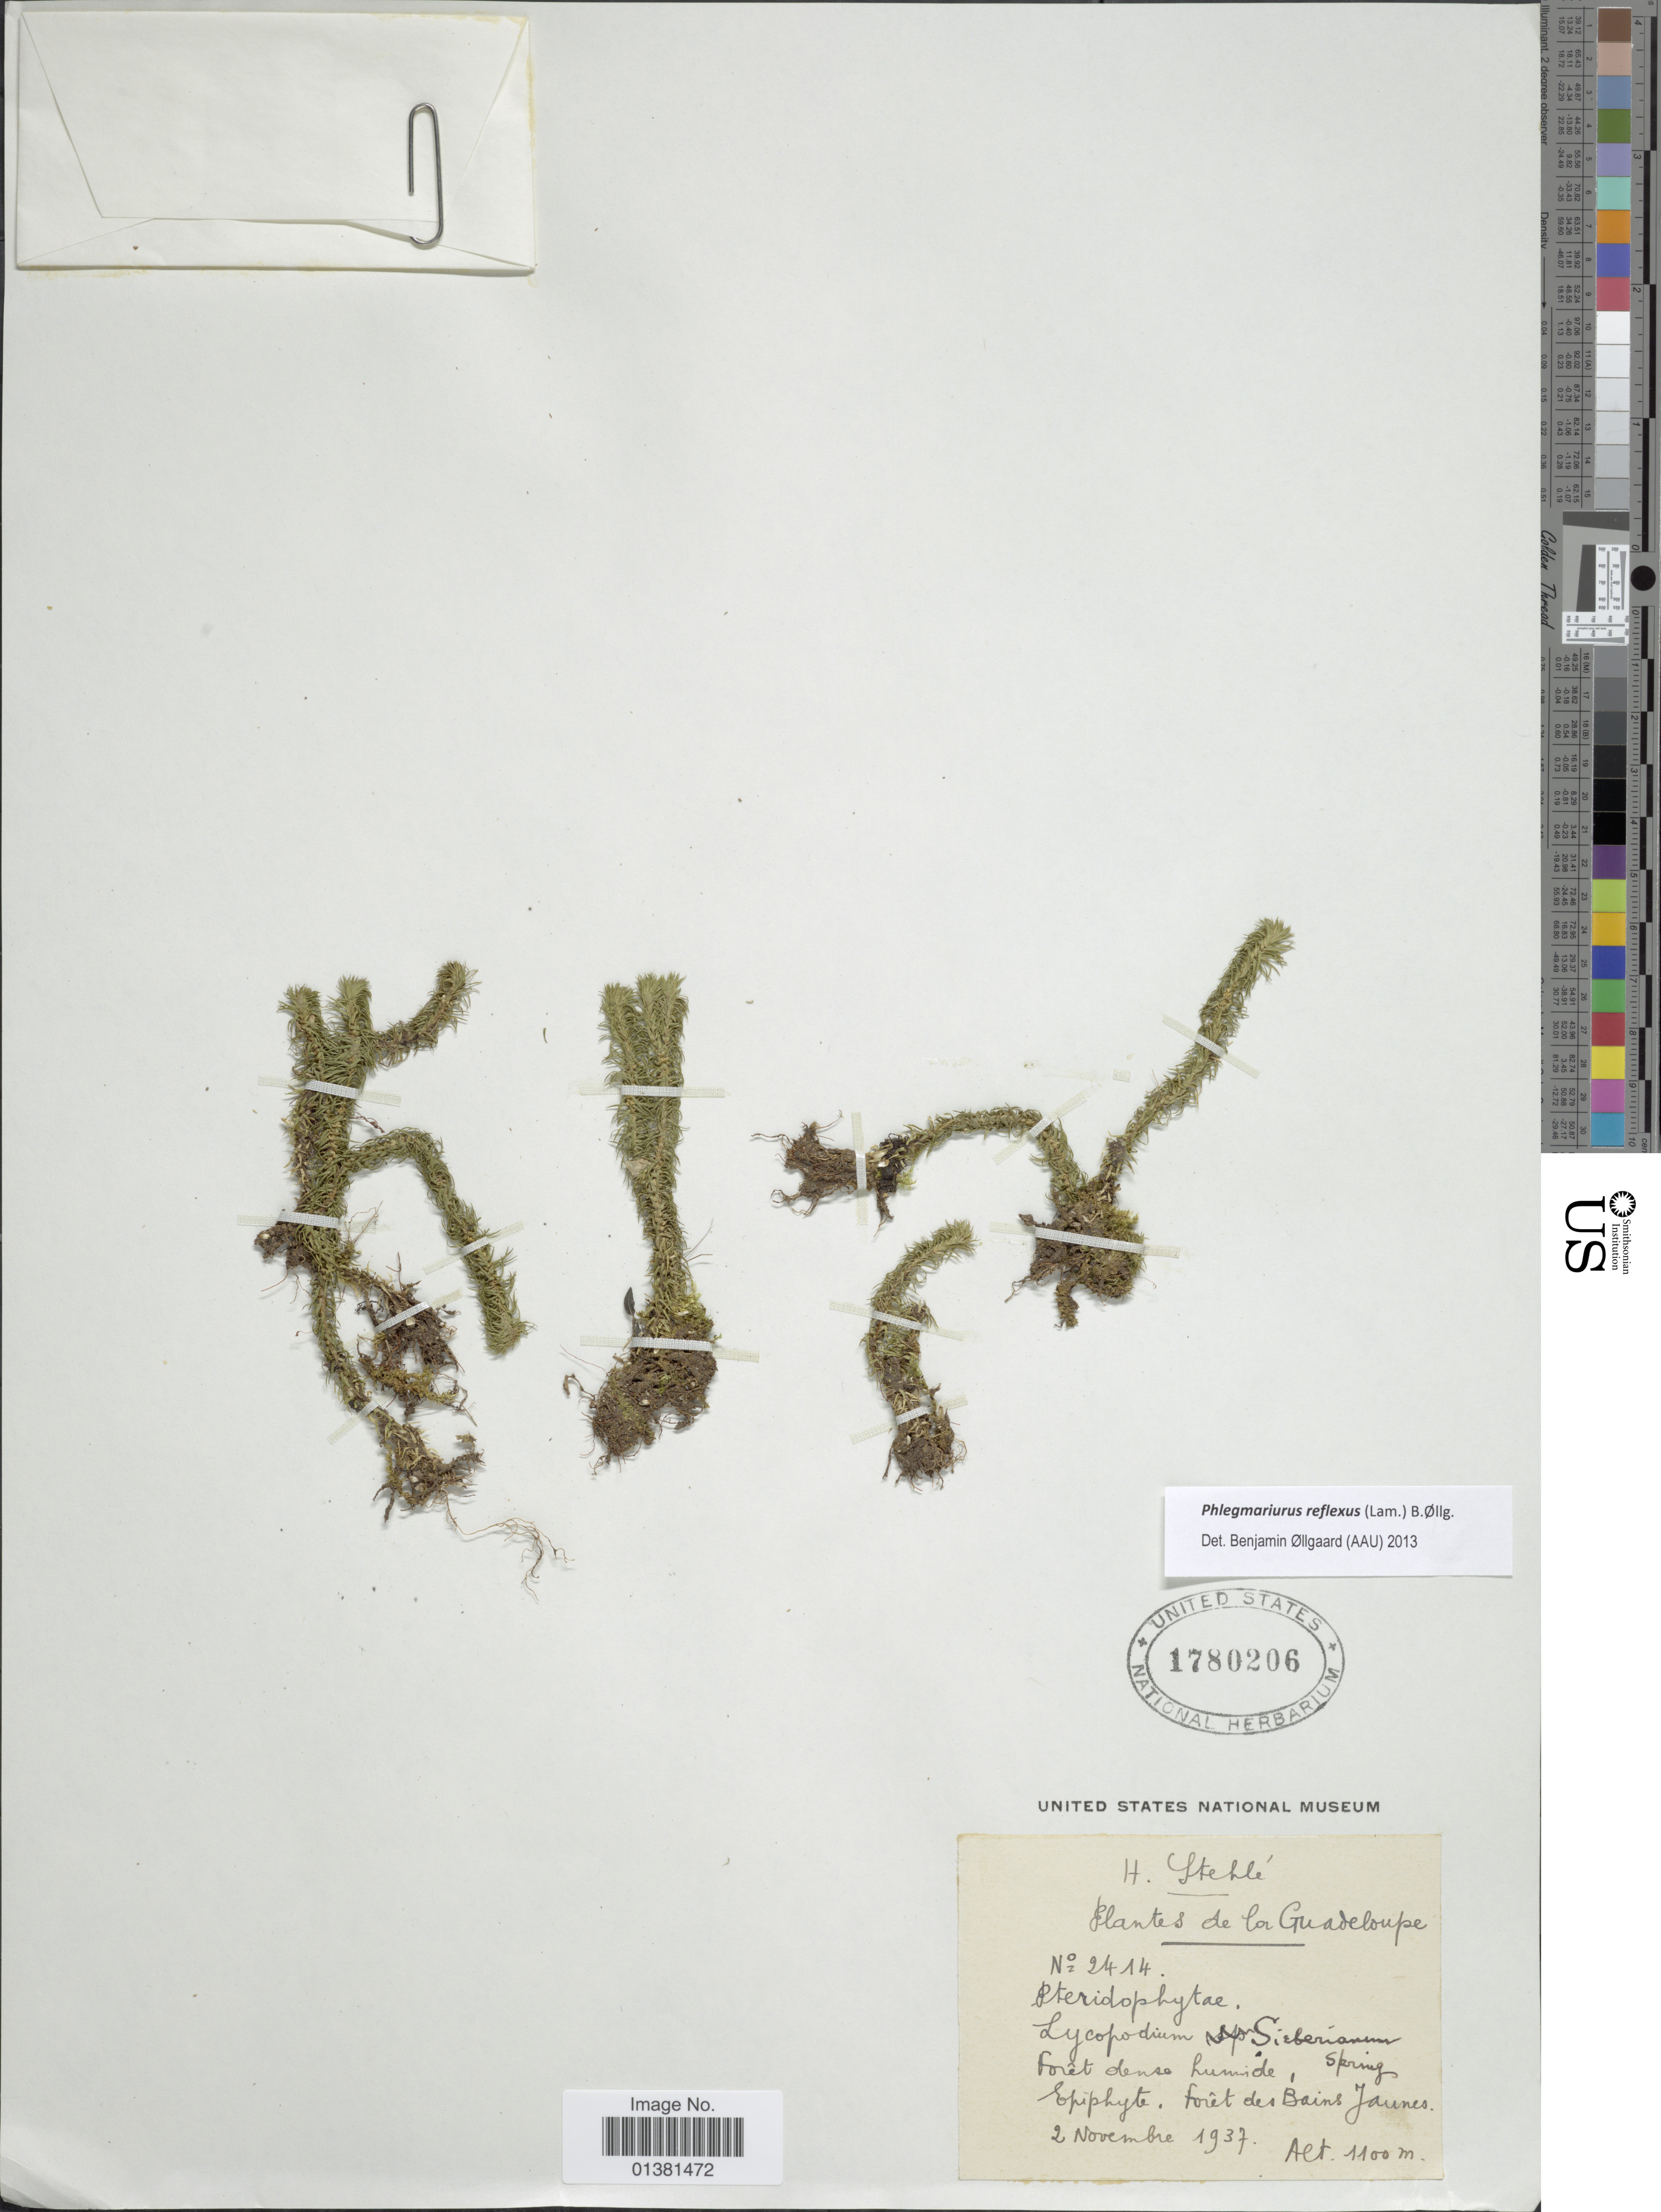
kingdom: Plantae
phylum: Tracheophyta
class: Lycopodiopsida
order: Lycopodiales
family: Lycopodiaceae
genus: Phlegmariurus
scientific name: Phlegmariurus reflexus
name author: (Lam.) B. Øllg.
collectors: H. Stehlé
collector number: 2414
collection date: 1937-11-02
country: Guadeloupe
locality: Forêt des Bains Jaunes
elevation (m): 1100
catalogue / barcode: US 1780206